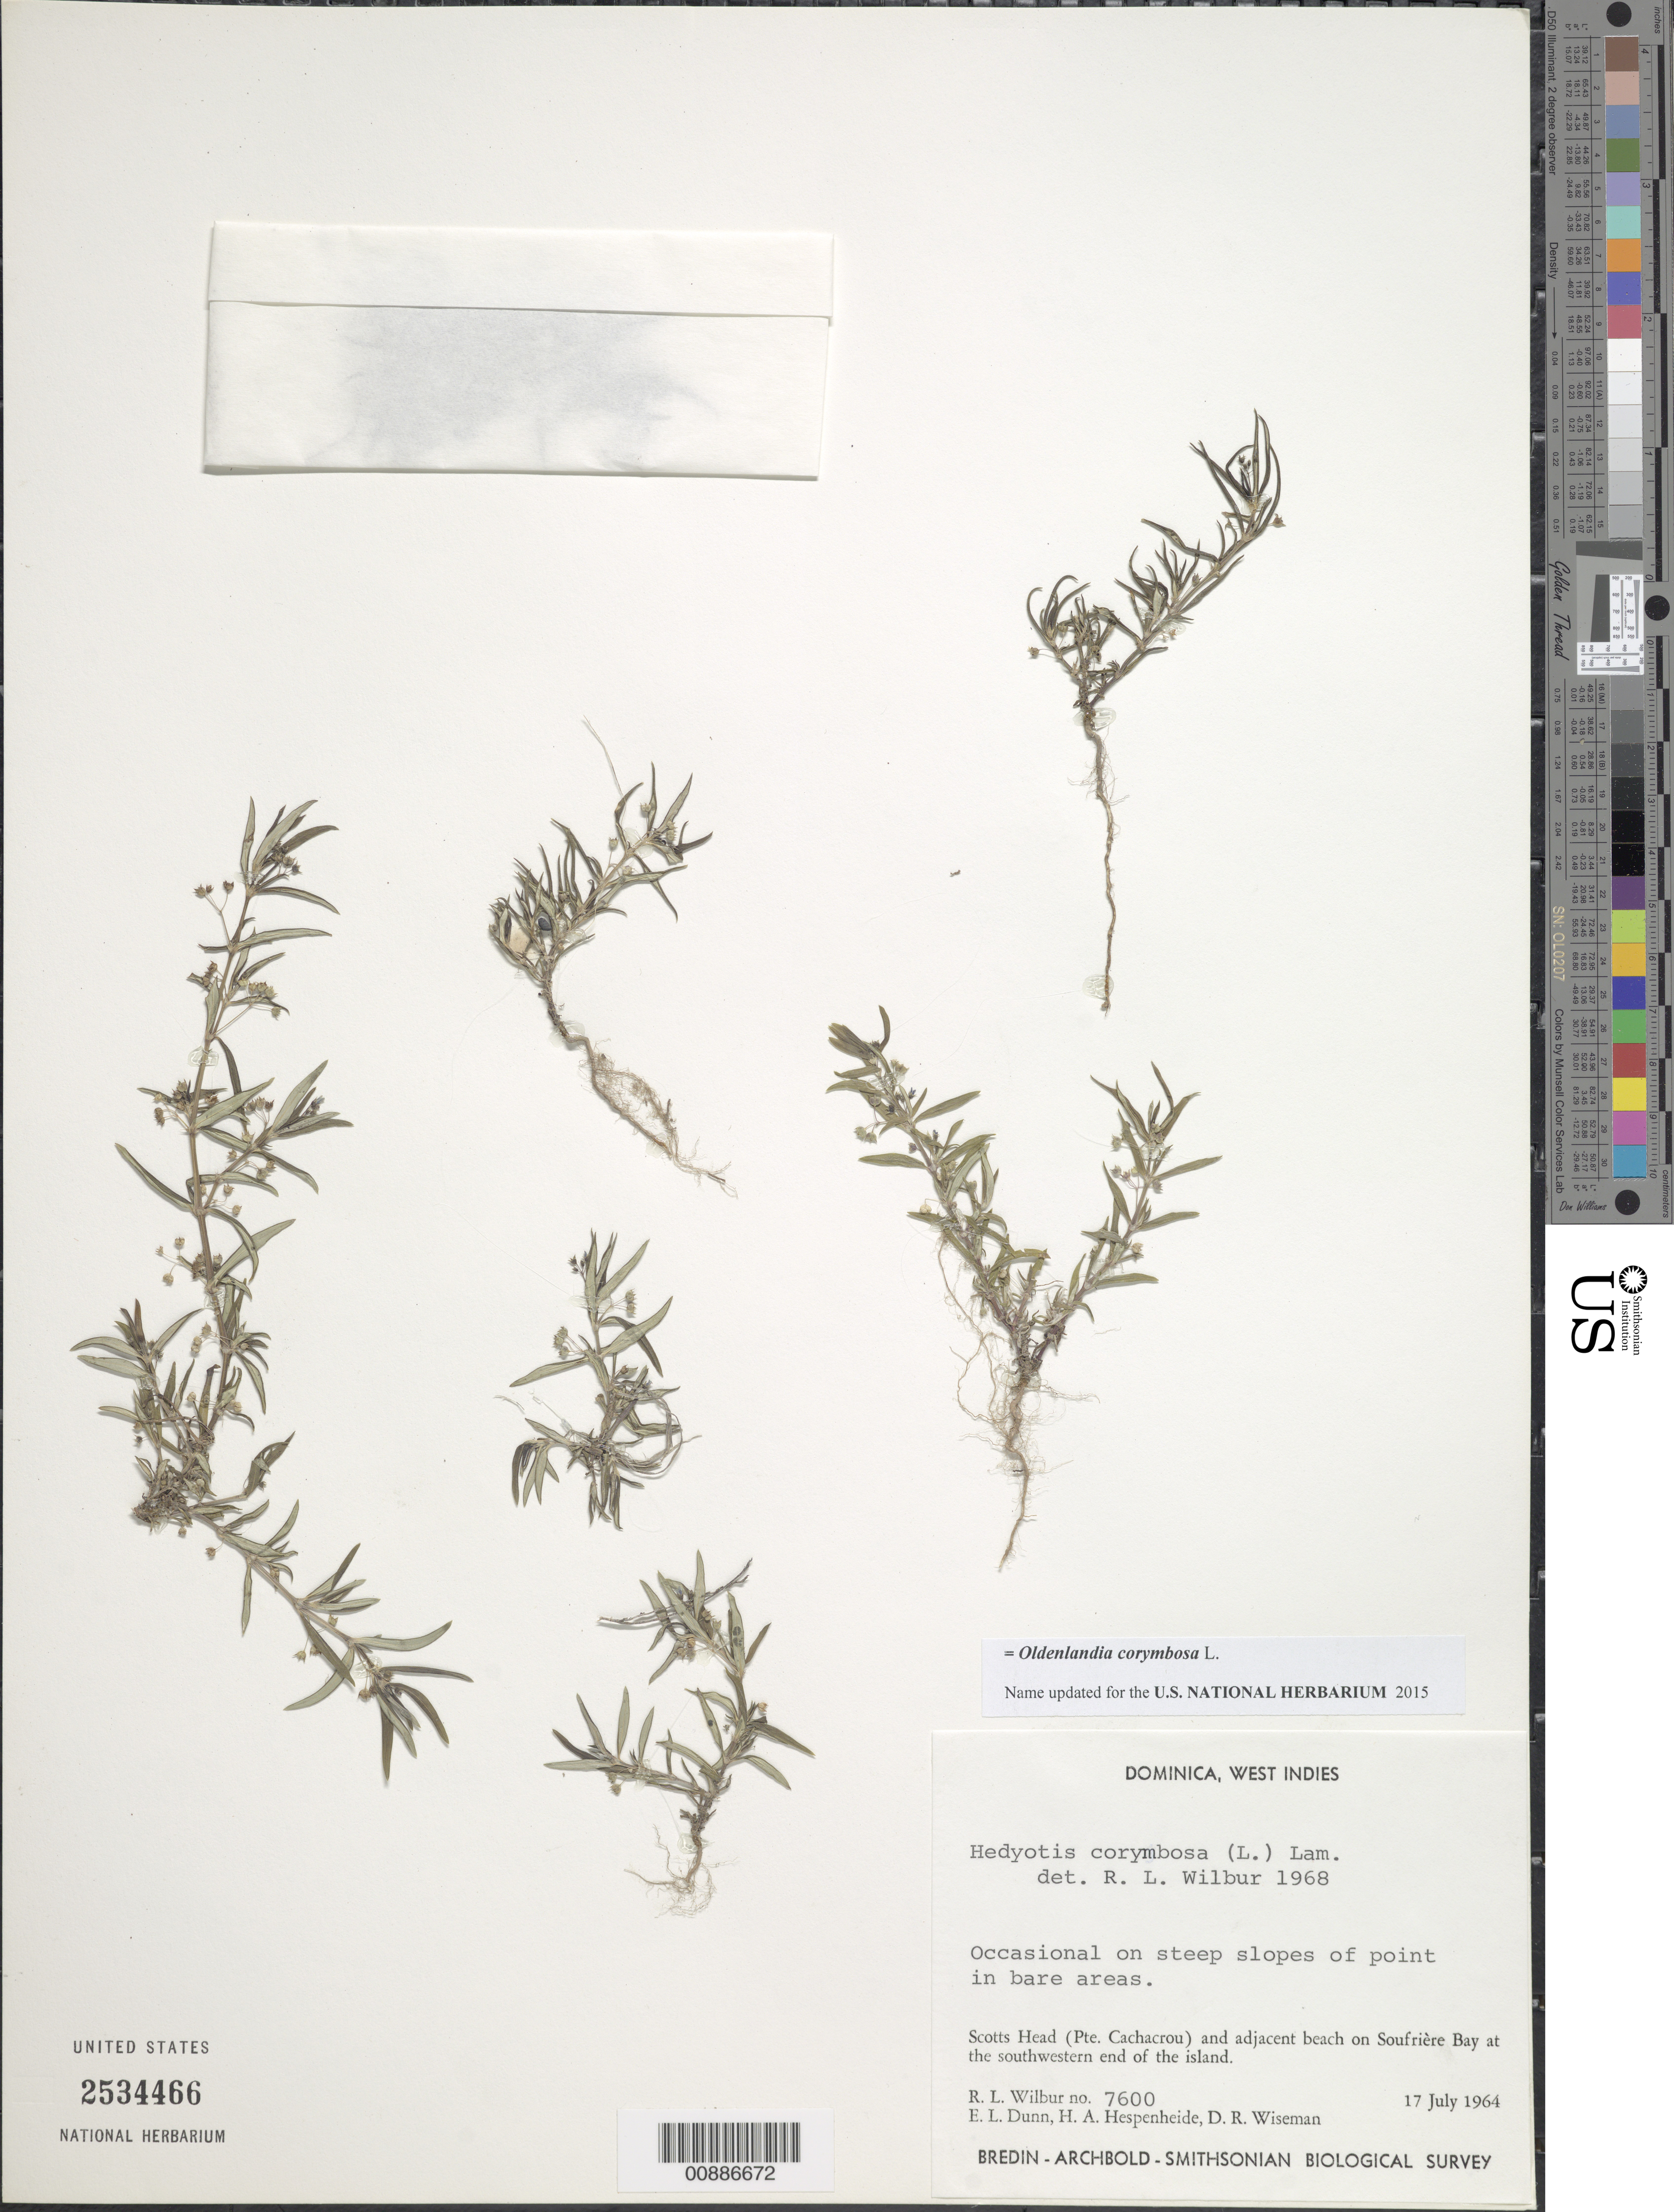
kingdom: Plantae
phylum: Tracheophyta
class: Magnoliopsida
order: Gentianales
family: Rubiaceae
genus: Oldenlandia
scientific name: Oldenlandia corymbosa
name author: L.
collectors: R. L. Wilbur, E. Dunn, H. A. Hespenheide & D. R. Wiseman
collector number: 7600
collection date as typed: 17 Jul 1964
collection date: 1964-07-17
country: Dominica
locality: Scotts Head (Pte. Cachacrou) and adjacent beach on Soufrière Bay at the southwestern end of the island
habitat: On steep slopes of point in bare areas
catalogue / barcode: US 2534466